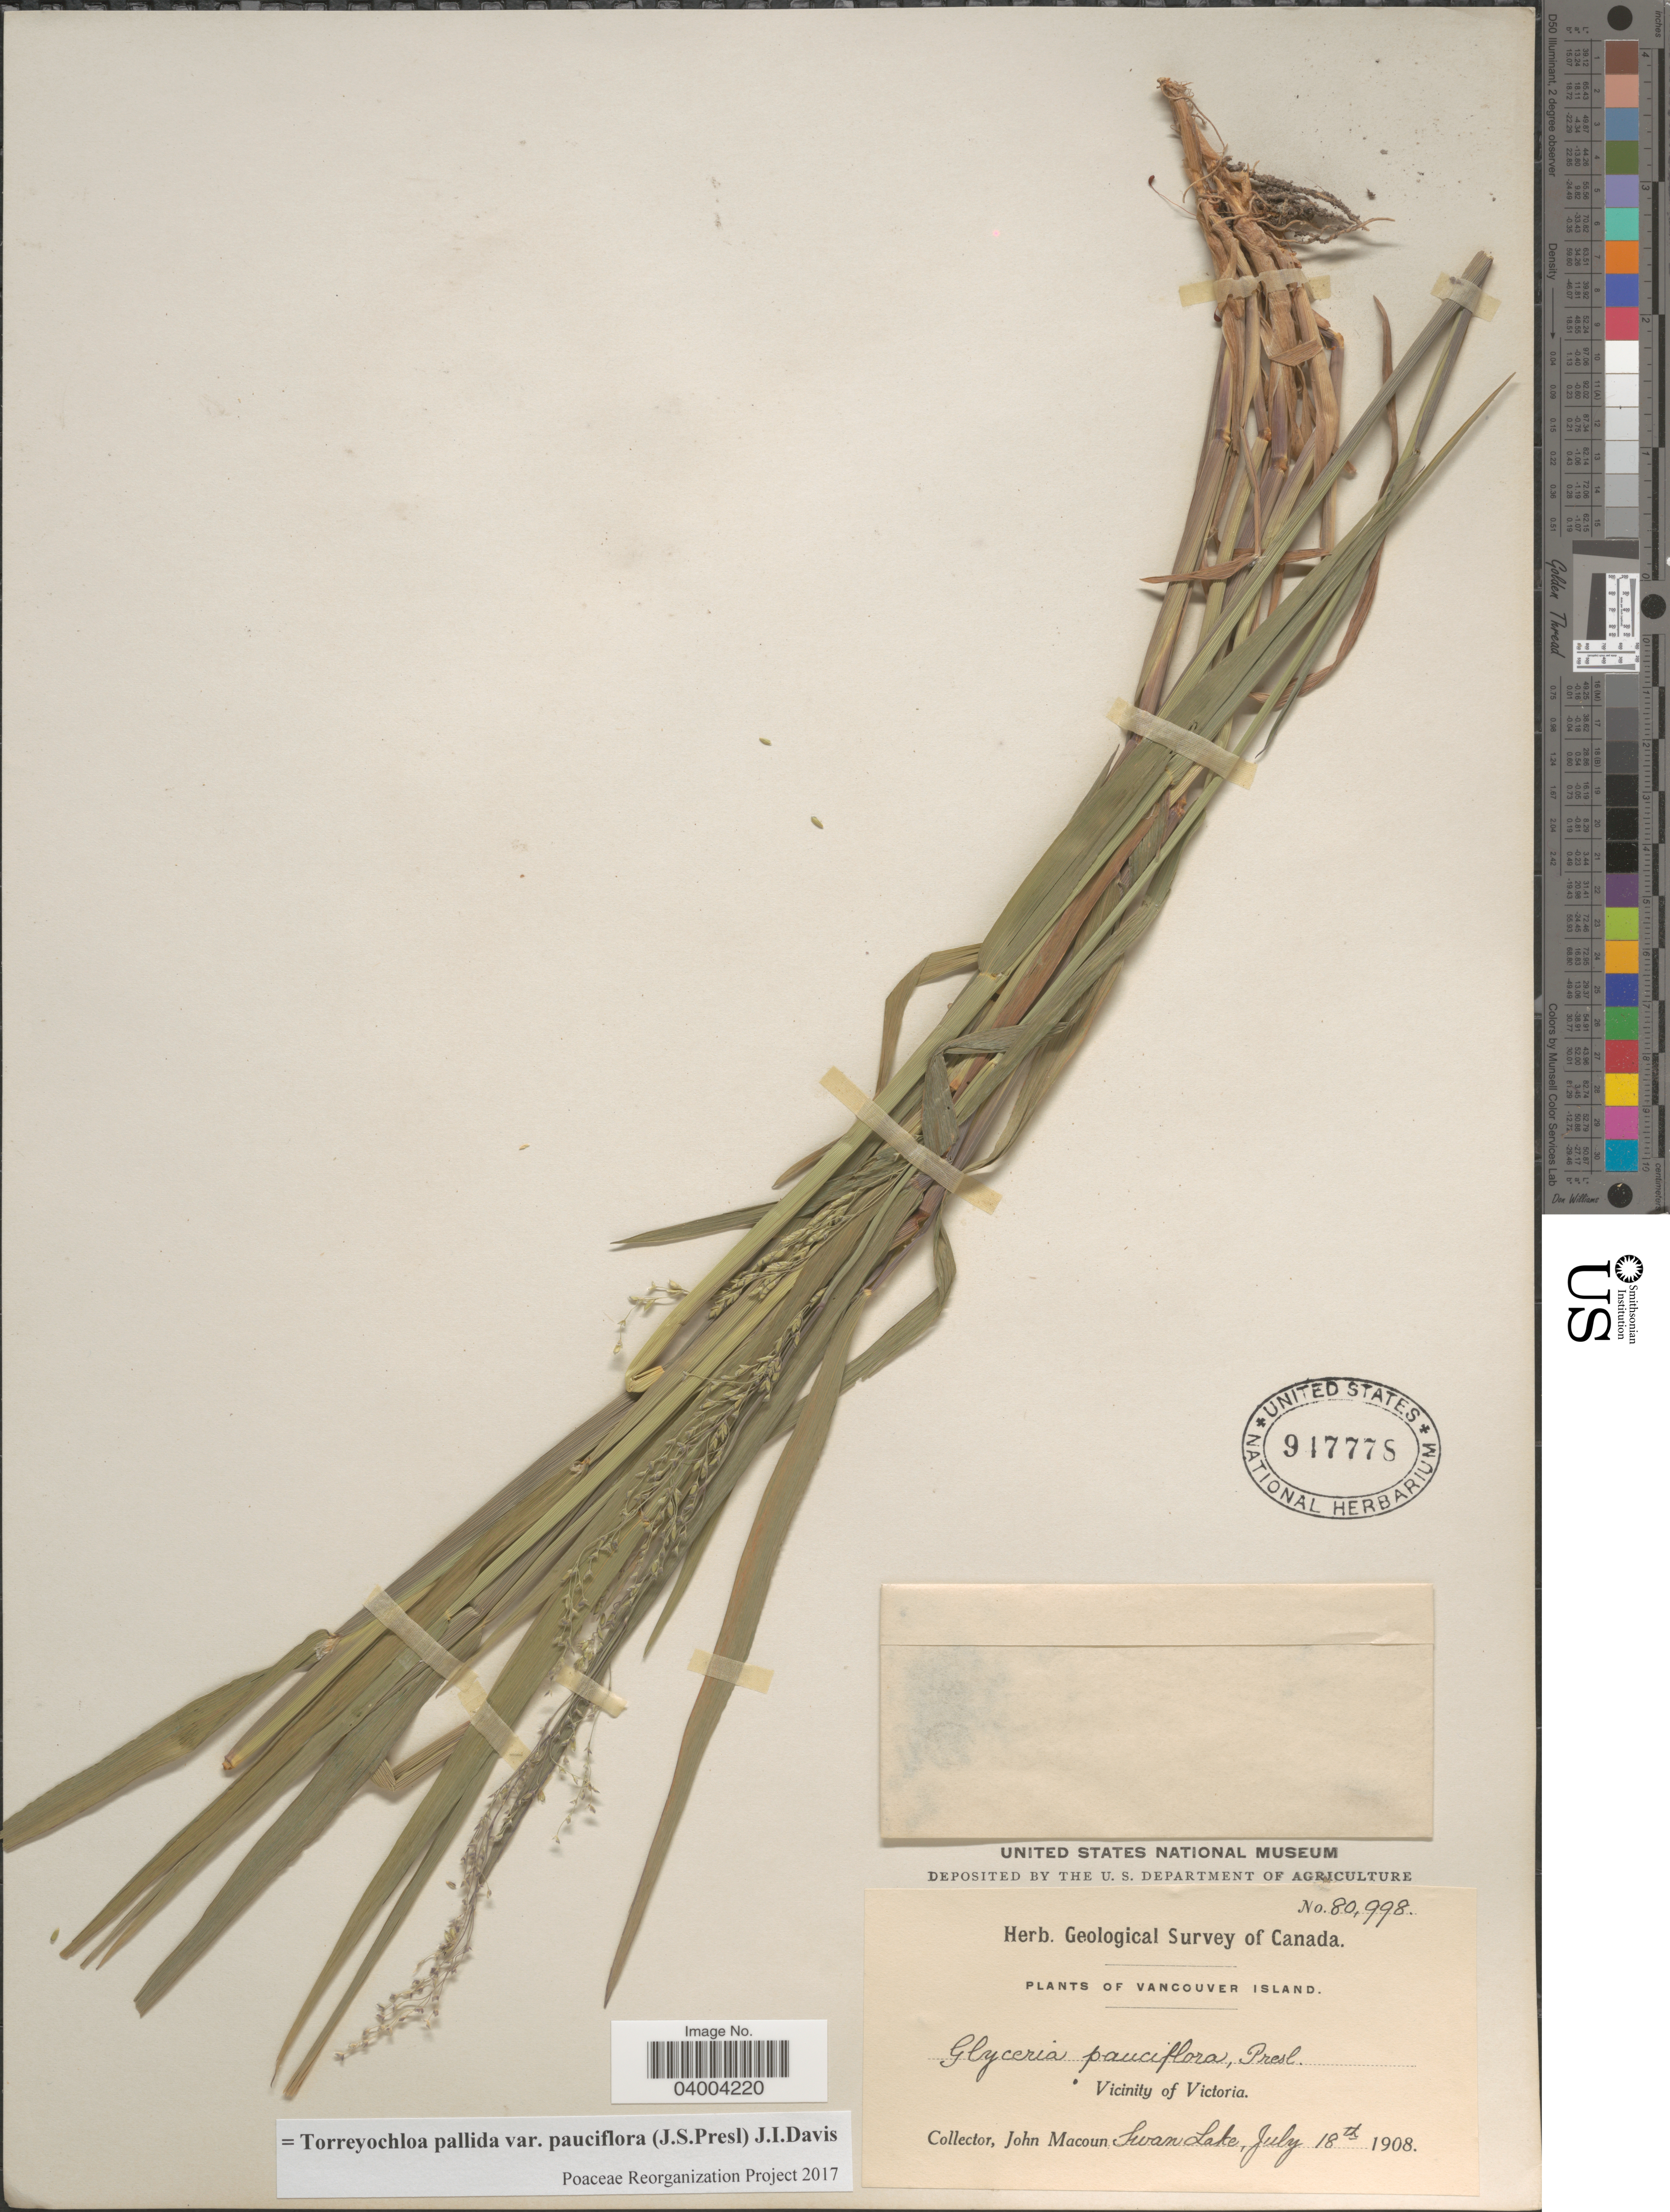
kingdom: Plantae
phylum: Tracheophyta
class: Liliopsida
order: Poales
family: Poaceae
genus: Torreyochloa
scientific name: Torreyochloa pallida var. pauciflora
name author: (J. Presl) J.I. Davis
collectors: J. Macoun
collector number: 80998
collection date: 1908-07-18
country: Canada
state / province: British Columbia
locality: Vancouver Island. Vicinity of Victoria. Swan Lake.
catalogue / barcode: US 917778